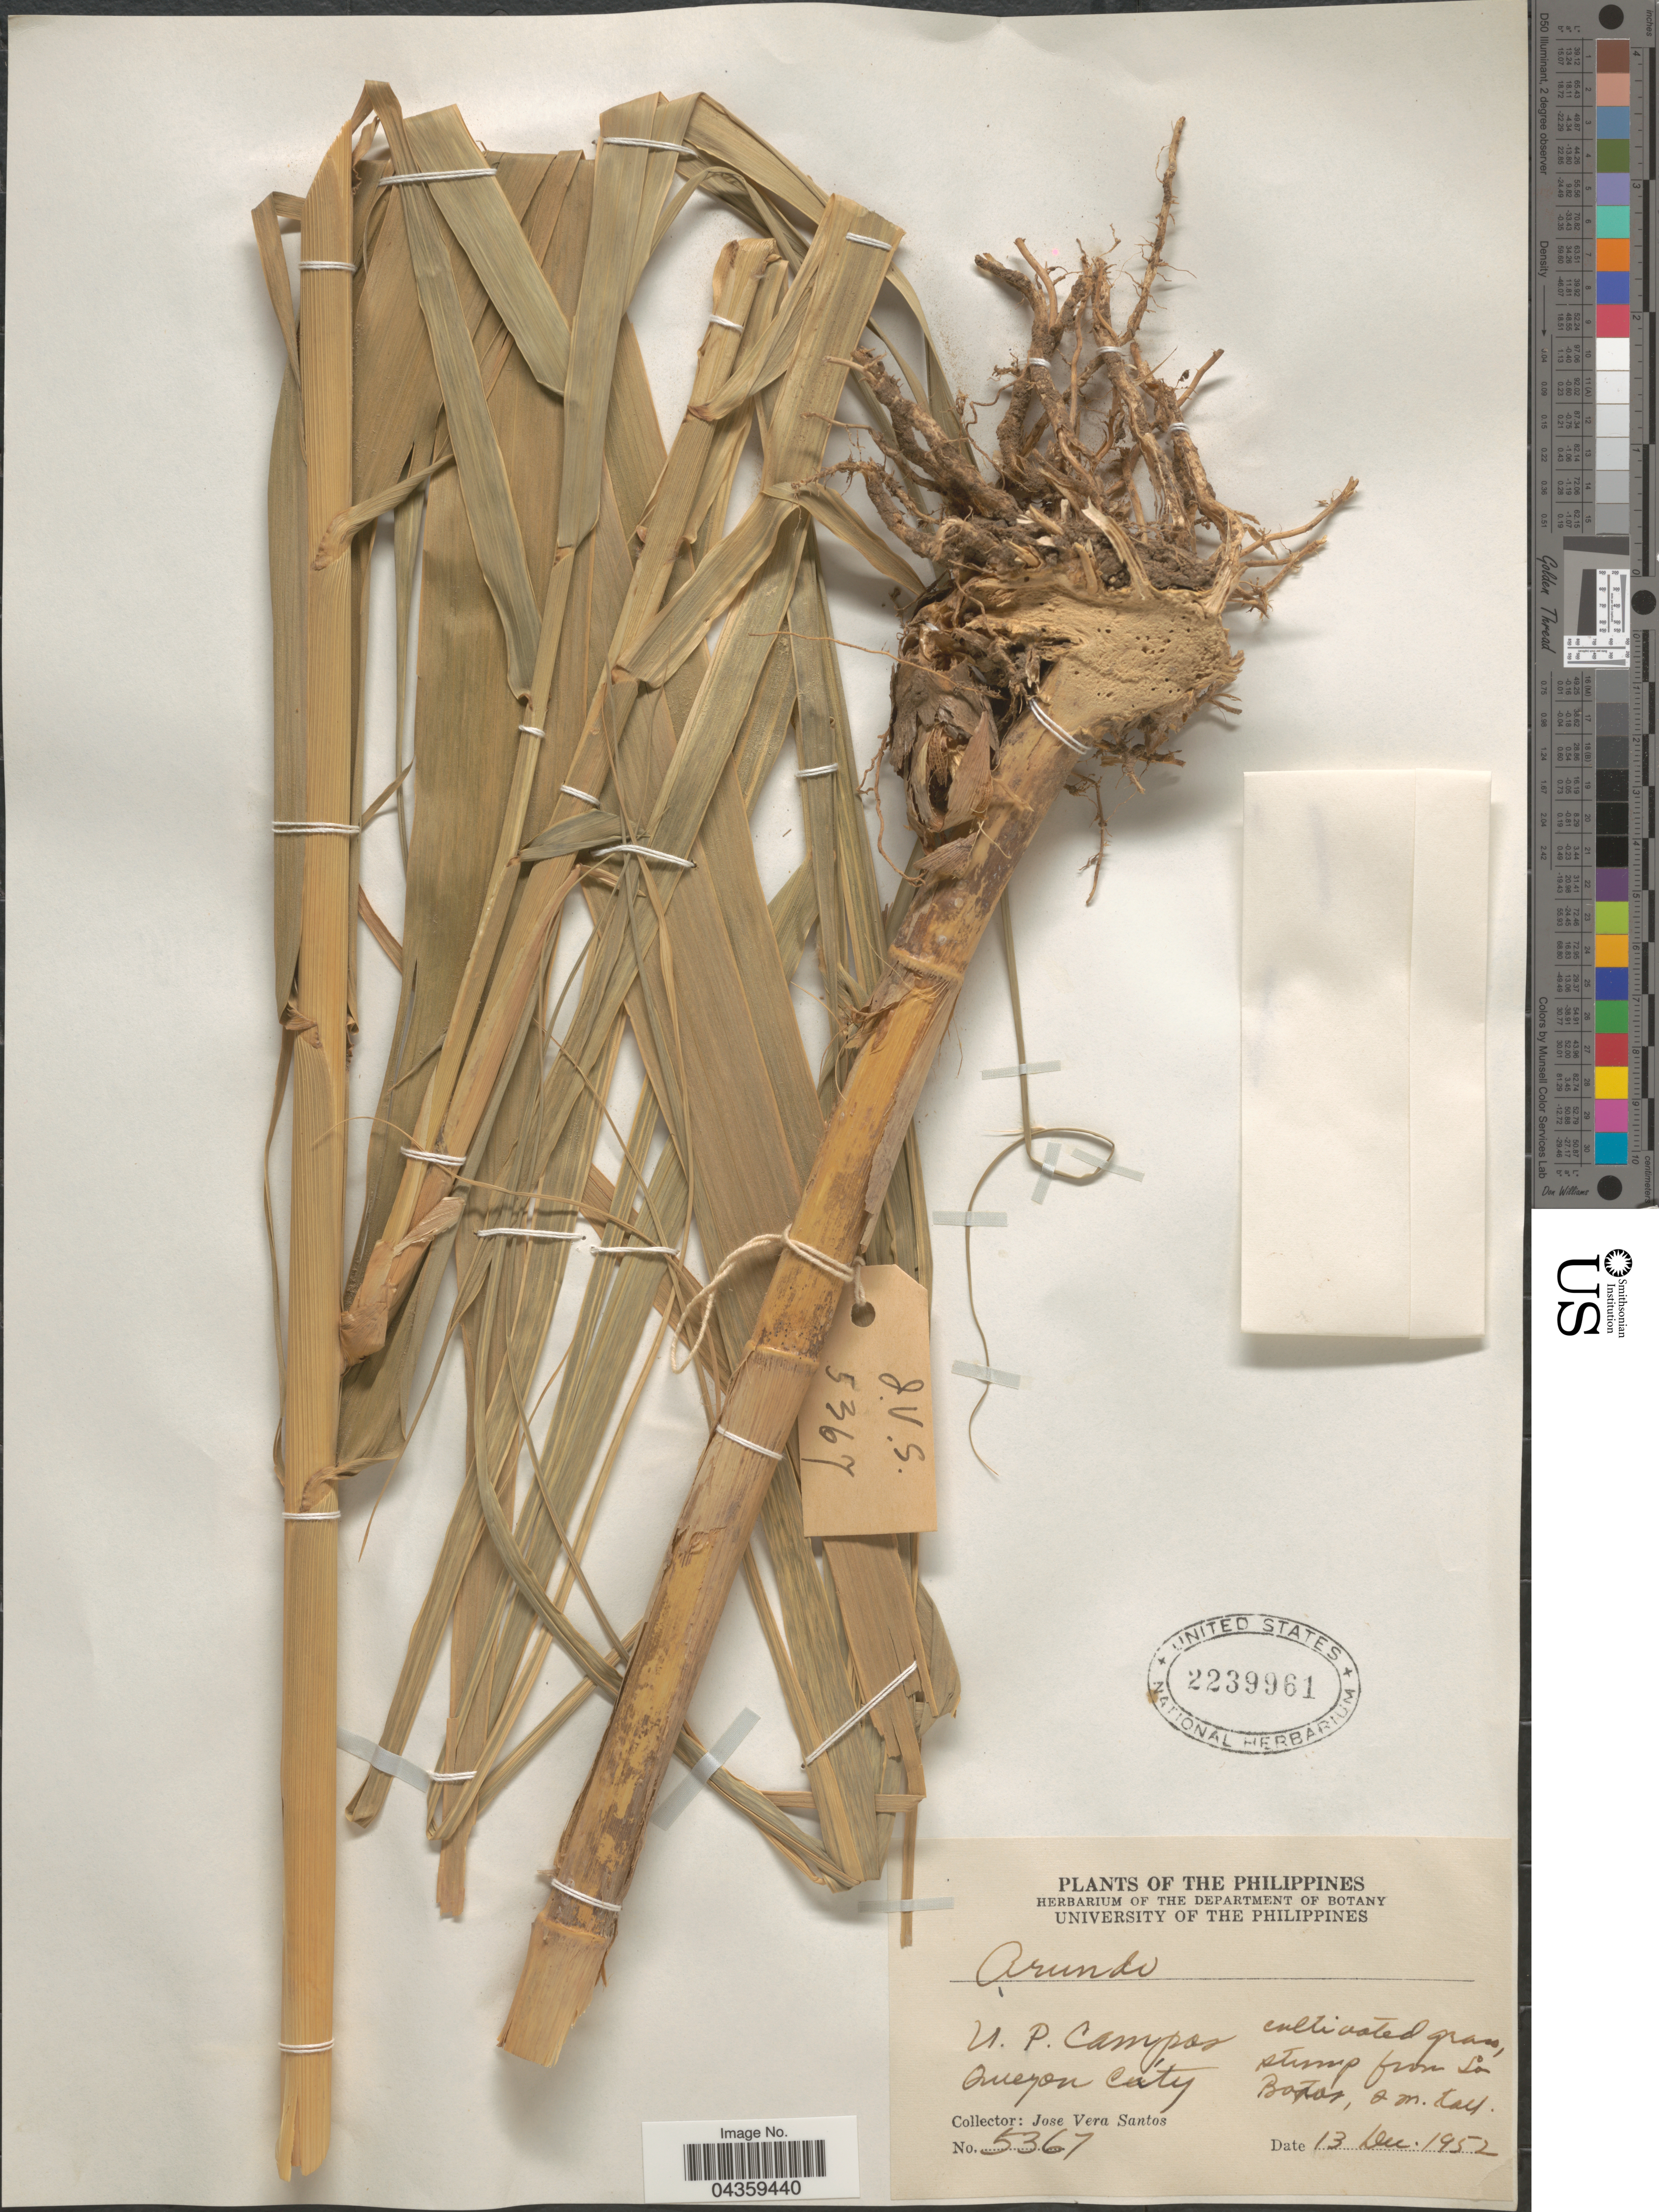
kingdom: Plantae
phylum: Tracheophyta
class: Liliopsida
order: Poales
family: Poaceae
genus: Arundo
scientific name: Arundo donax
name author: L.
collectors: J. V. Santos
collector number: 5367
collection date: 1952-12-13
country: Philippines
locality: U. P. Campos. Quezon City.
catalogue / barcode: US 2239961